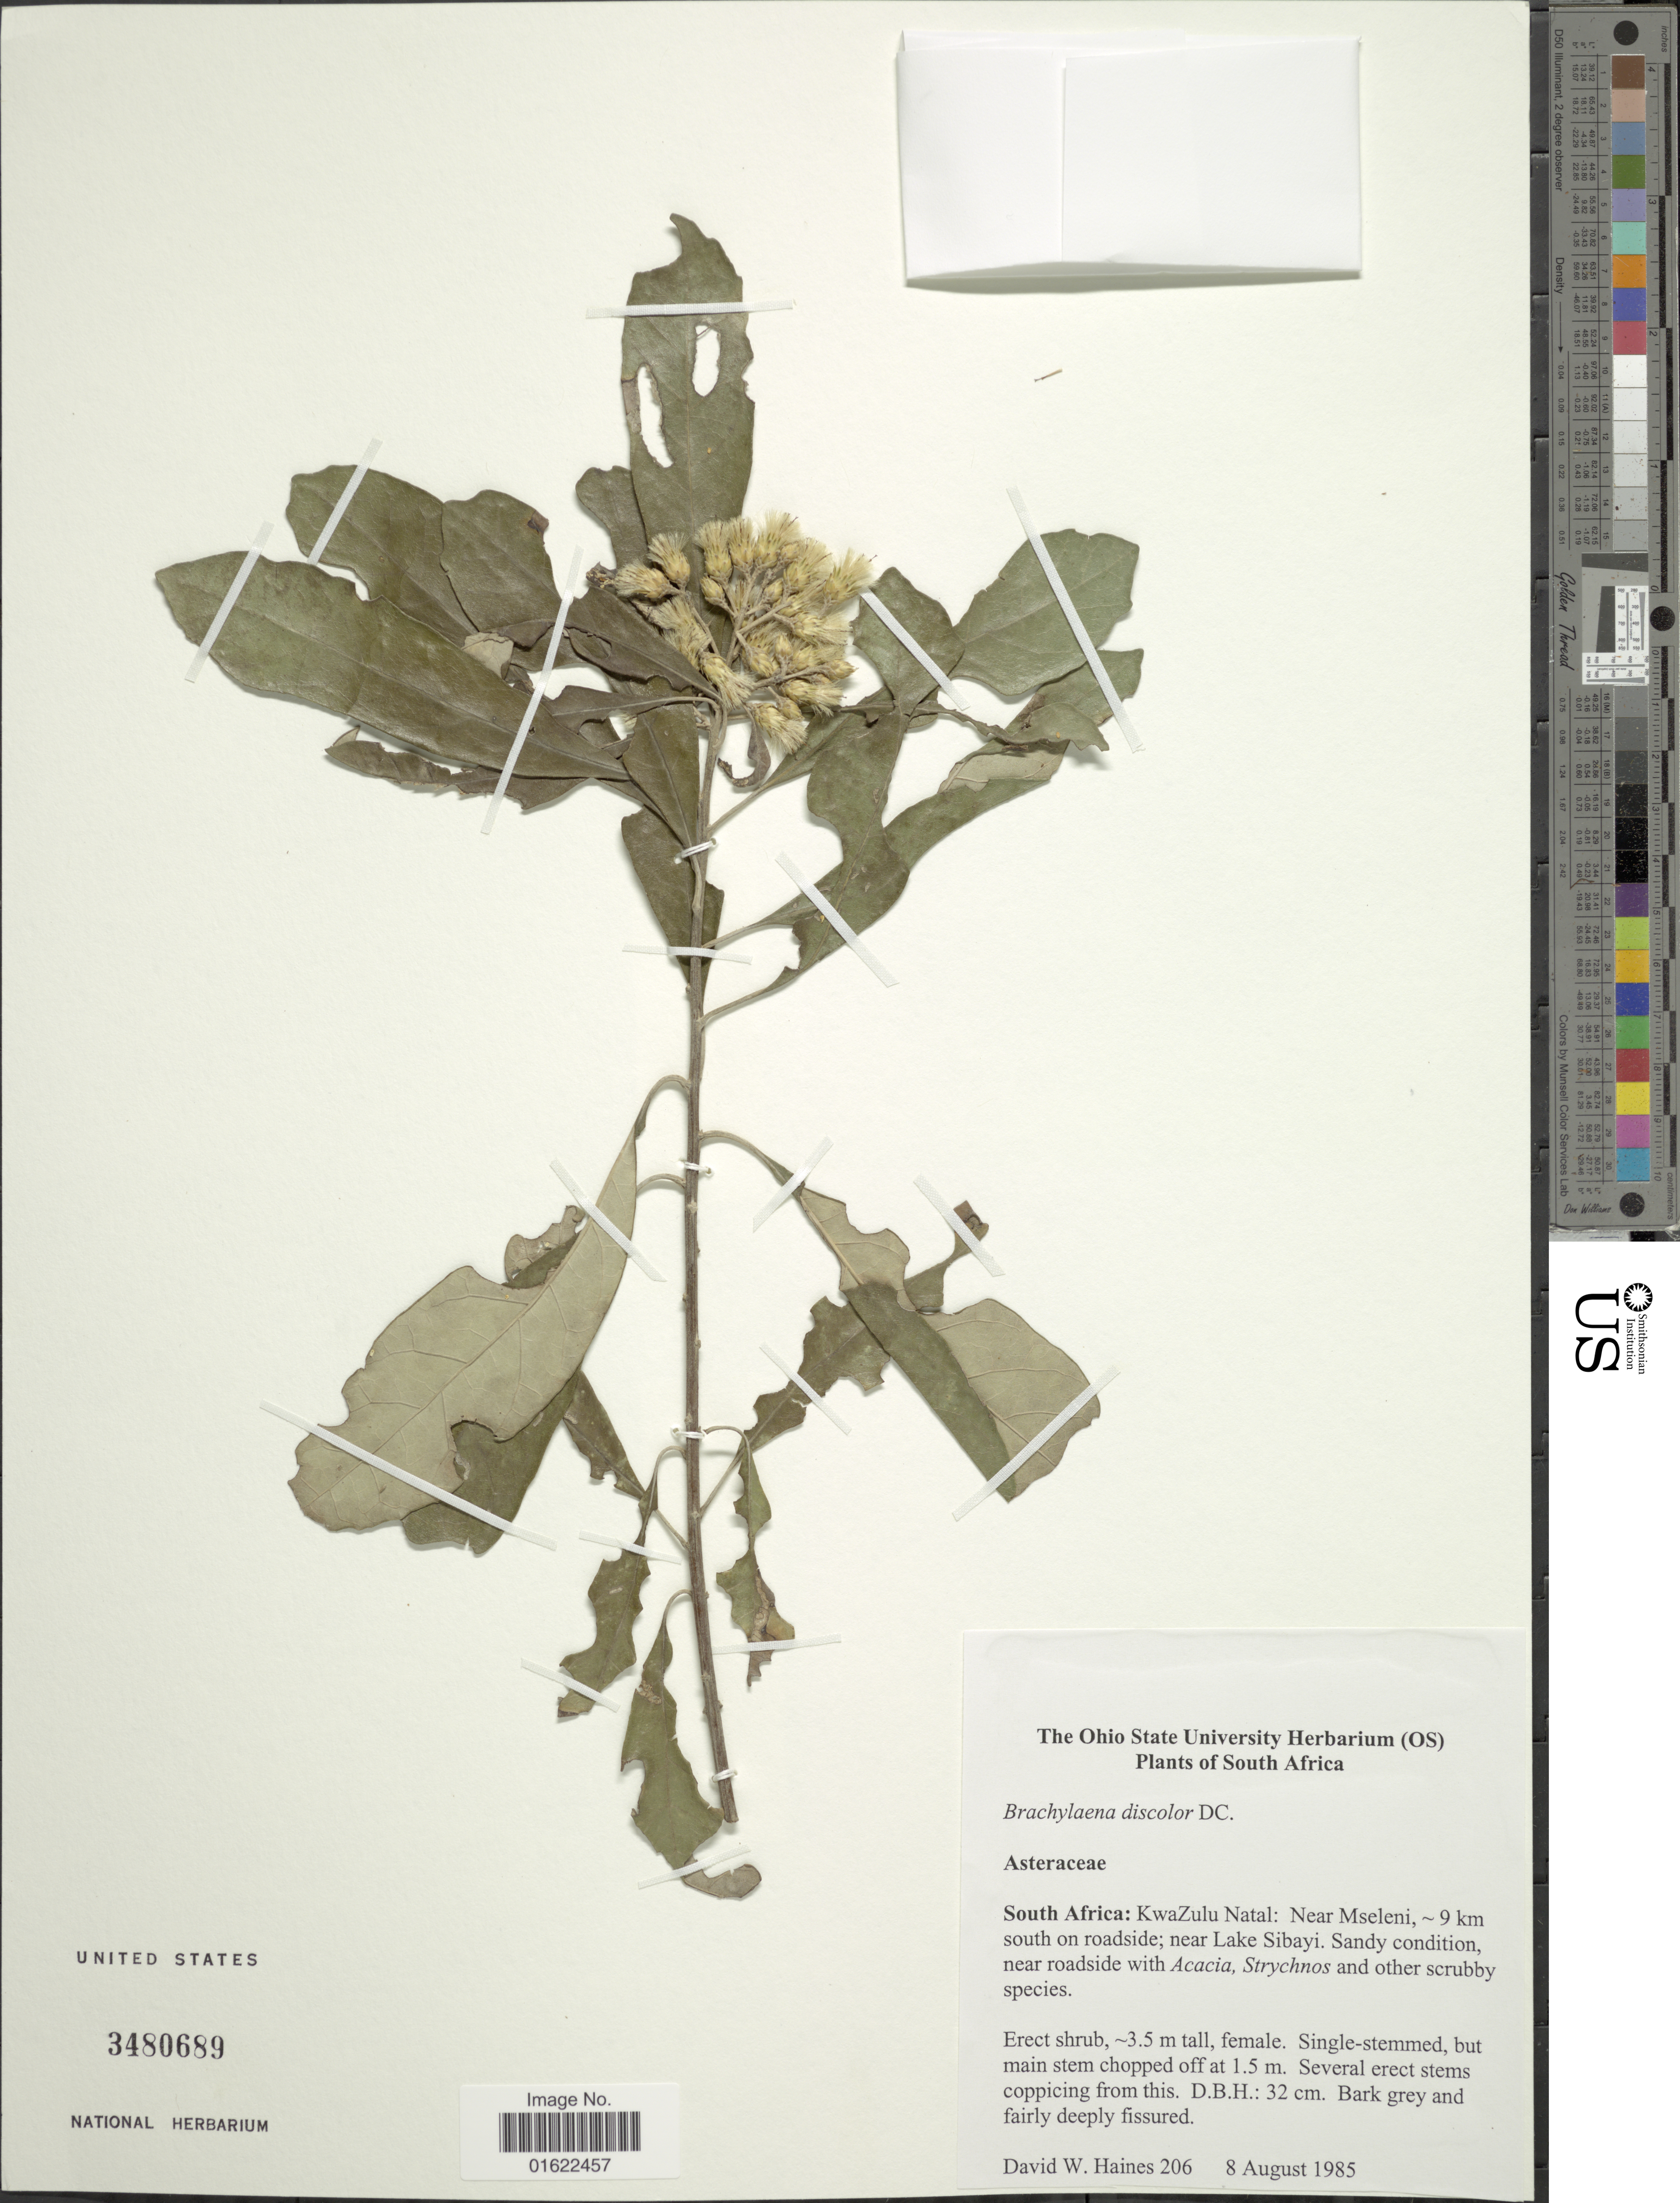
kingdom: Plantae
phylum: Tracheophyta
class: Magnoliopsida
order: Asterales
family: Asteraceae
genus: Brachylaena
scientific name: Brachylaena discolor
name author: DC.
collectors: D. Haines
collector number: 206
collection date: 1985-08-08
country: South Africa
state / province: KwaZulu-Natal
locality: Near Mseleni, 9 km south on roadside; near Lake Sibayi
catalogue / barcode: US 3480689